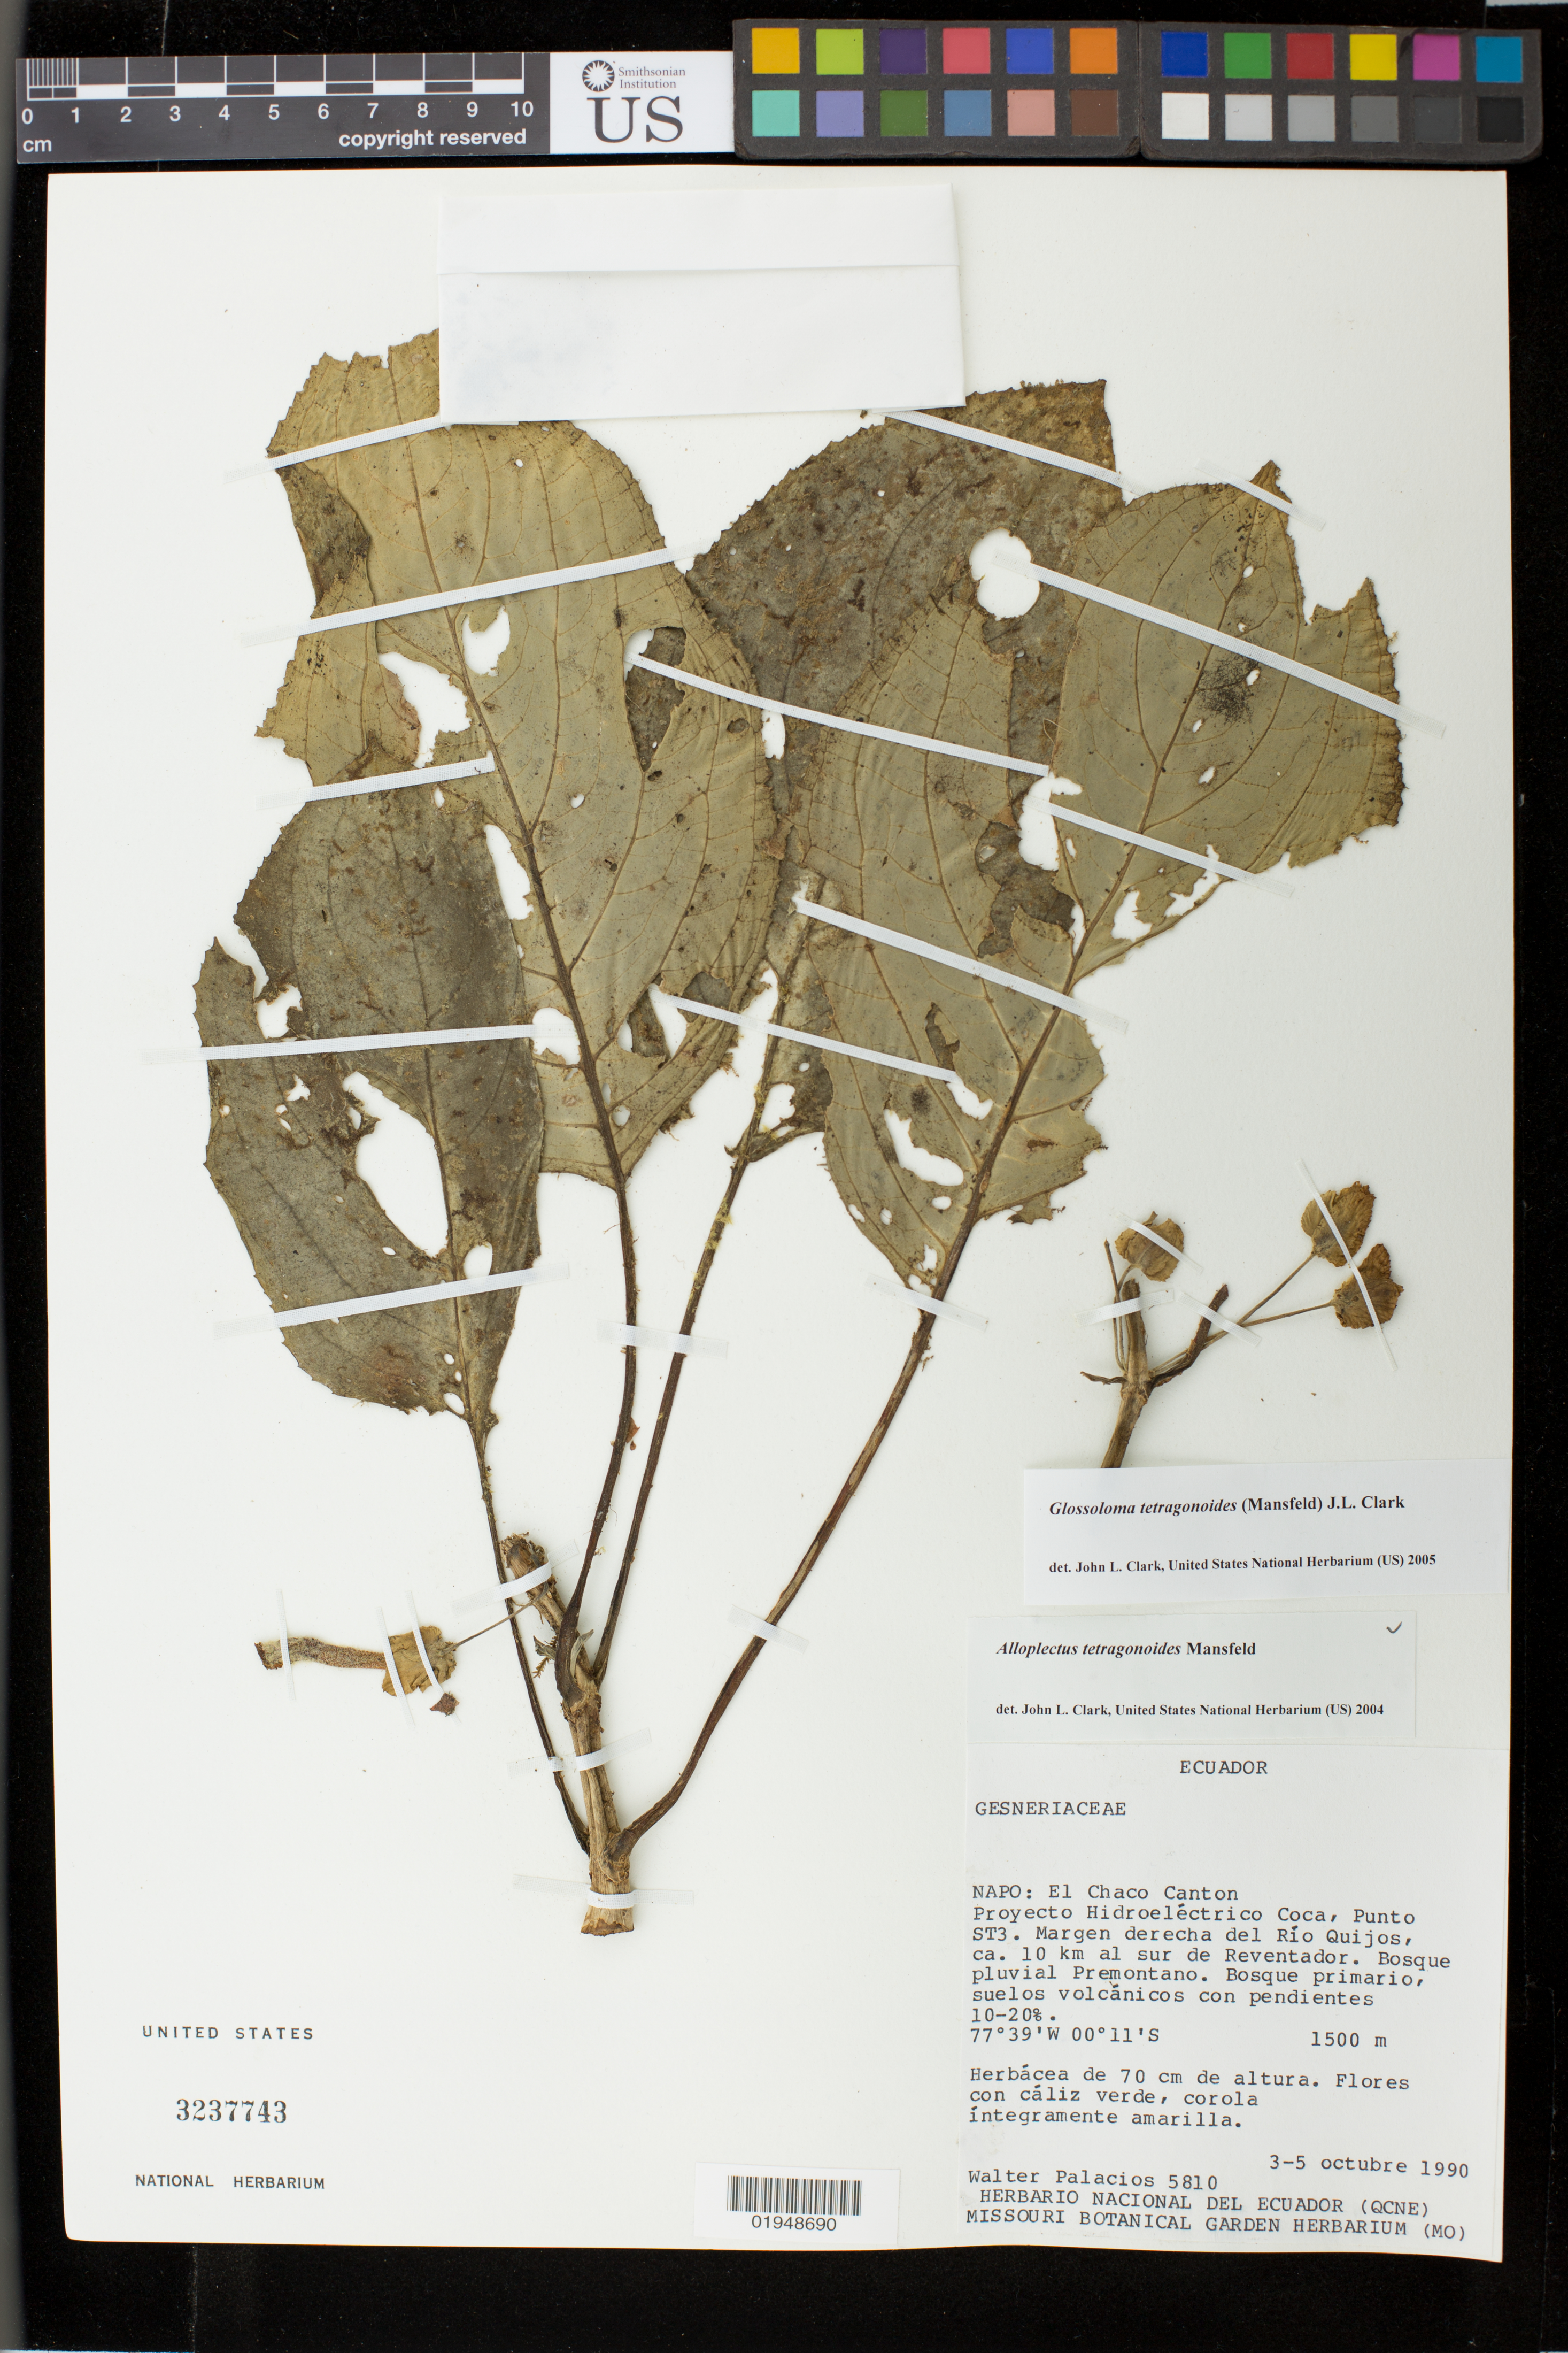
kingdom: Plantae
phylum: Tracheophyta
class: Magnoliopsida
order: Lamiales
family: Gesneriaceae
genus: Glossoloma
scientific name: Glossoloma tetragonoides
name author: (Mansf.) J.L. Clark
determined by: Clark, J. L., (SEL), The Marie Selby Botanical Garden (UNITED STATES)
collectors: W. Palacios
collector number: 5810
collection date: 1990-10-03/1990-10-05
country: Ecuador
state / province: Napo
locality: Napo: El Chaco Canton, Proyecto Hidroelectrico Coca, Punta ST3. Margen derech del Rio Quijos, ca. 10 km al sur de Reventador.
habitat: Premontane rain forest. Primary forest, volcanic soils with slopes 10-20%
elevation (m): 1500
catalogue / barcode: US 3237743